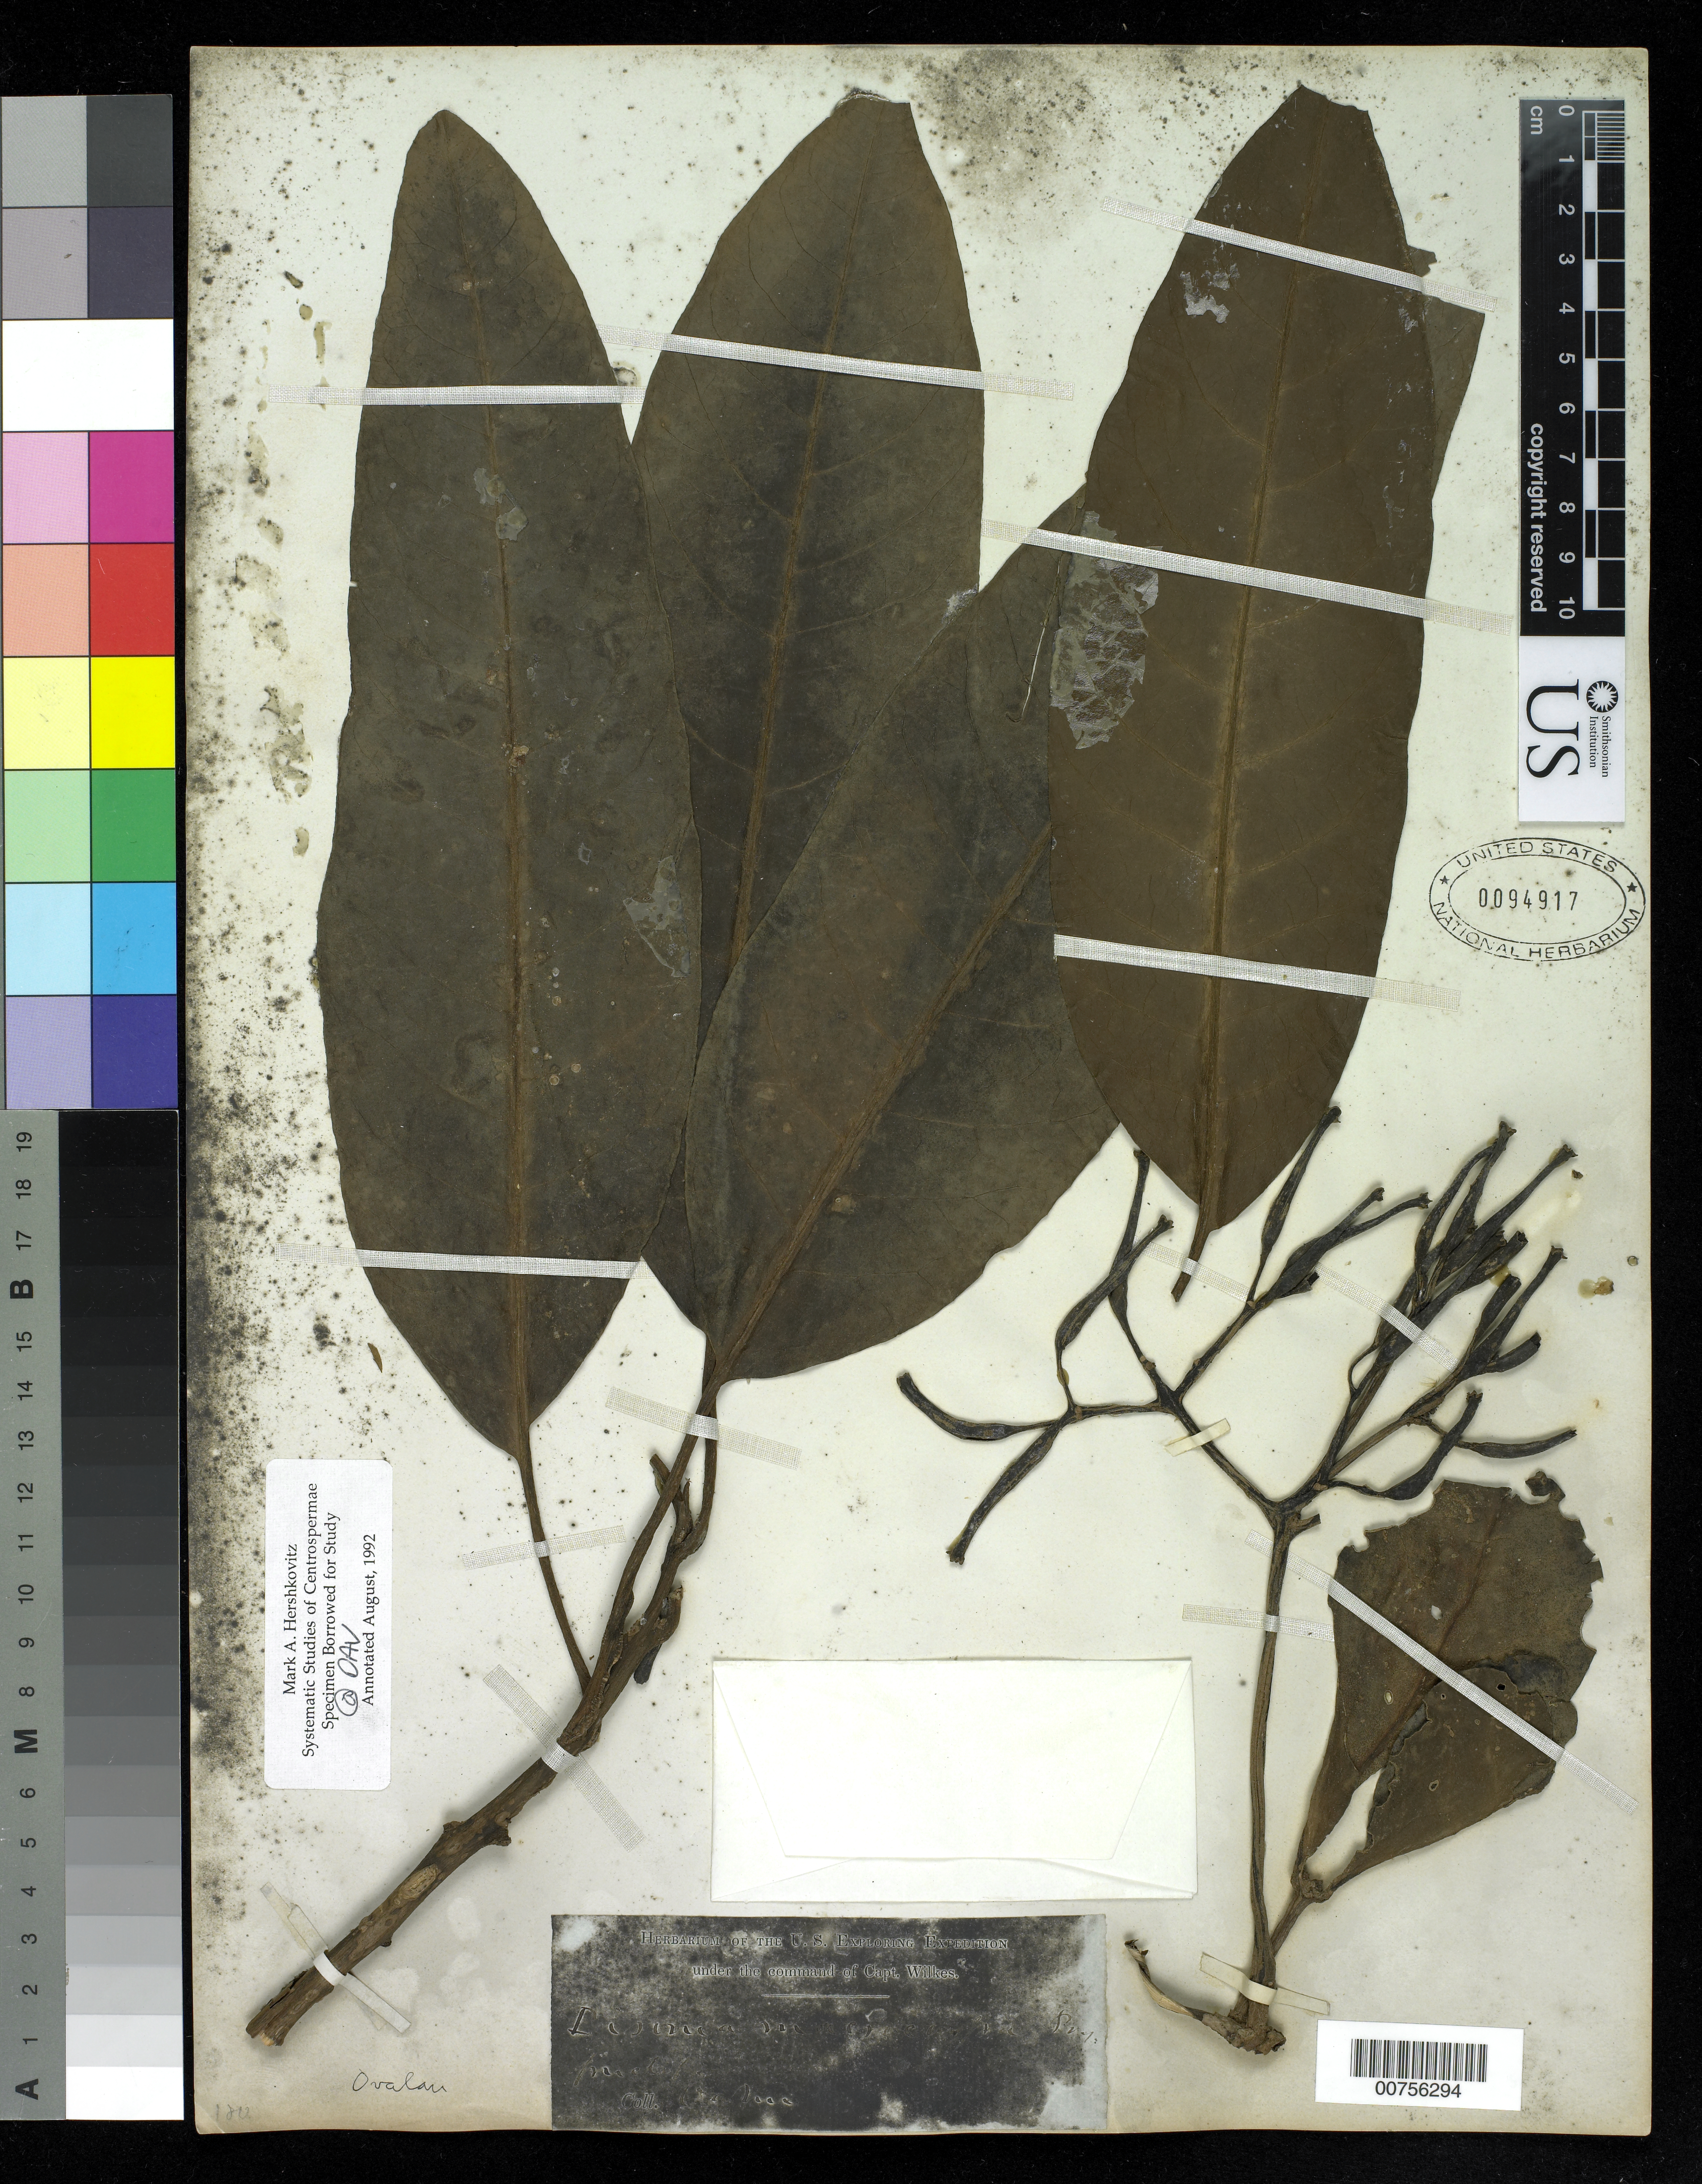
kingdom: Plantae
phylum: Tracheophyta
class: Magnoliopsida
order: Caryophyllales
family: Nyctaginaceae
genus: Ceodes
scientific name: Ceodes umbellifera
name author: J.R. Forst. & G. Forst.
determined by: Wagner, W. L., (BOT), Smithsonian Institution - National Museum of Natural History (UNITED STATES)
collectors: Wilkes Explor. Exped.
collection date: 1838/1842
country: United States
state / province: Hawaii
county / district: Honolulu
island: Oahu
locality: Oahu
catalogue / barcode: US 94917